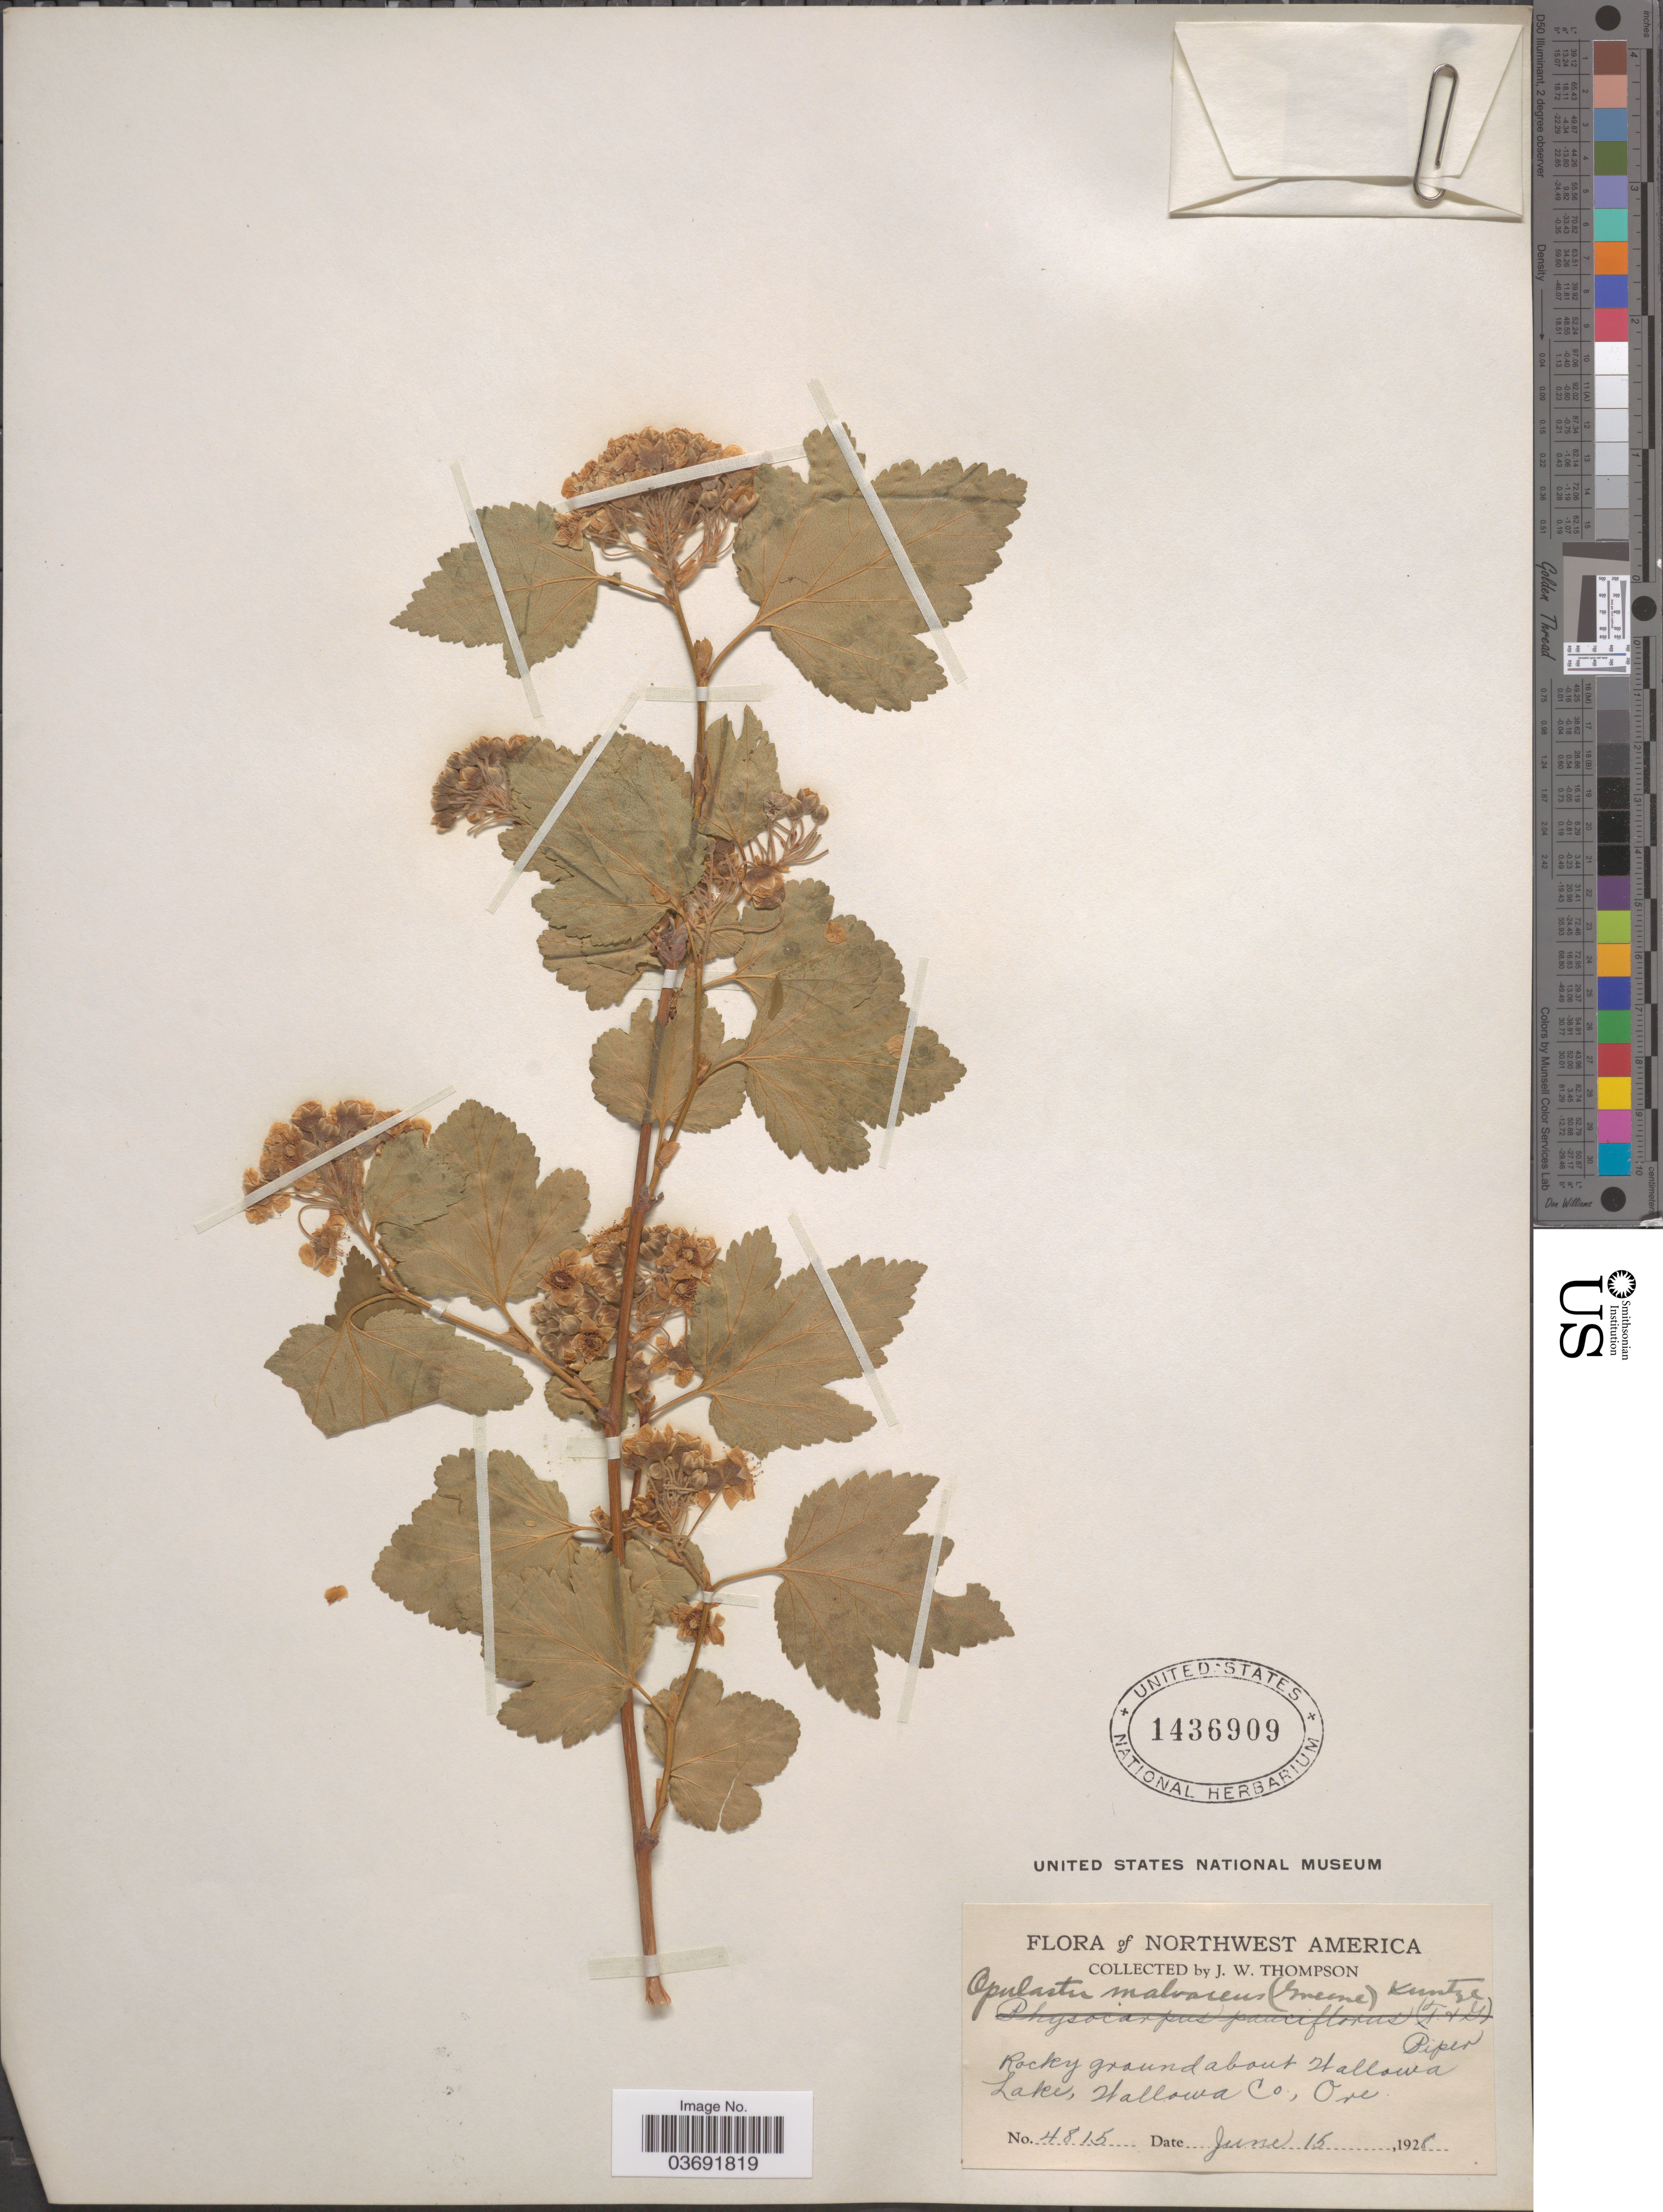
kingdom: Plantae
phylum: Tracheophyta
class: Magnoliopsida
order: Rosales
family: Rosaceae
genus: Physocarpus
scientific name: Physocarpus malvaceus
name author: (Greene) Kuntze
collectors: J. Thompson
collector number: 4815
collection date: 1928-06-15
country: United States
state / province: Oregon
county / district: Lake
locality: Northwest America. Rocky ground about Hallowa Lake, Hallowa Co.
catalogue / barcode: US 1436909